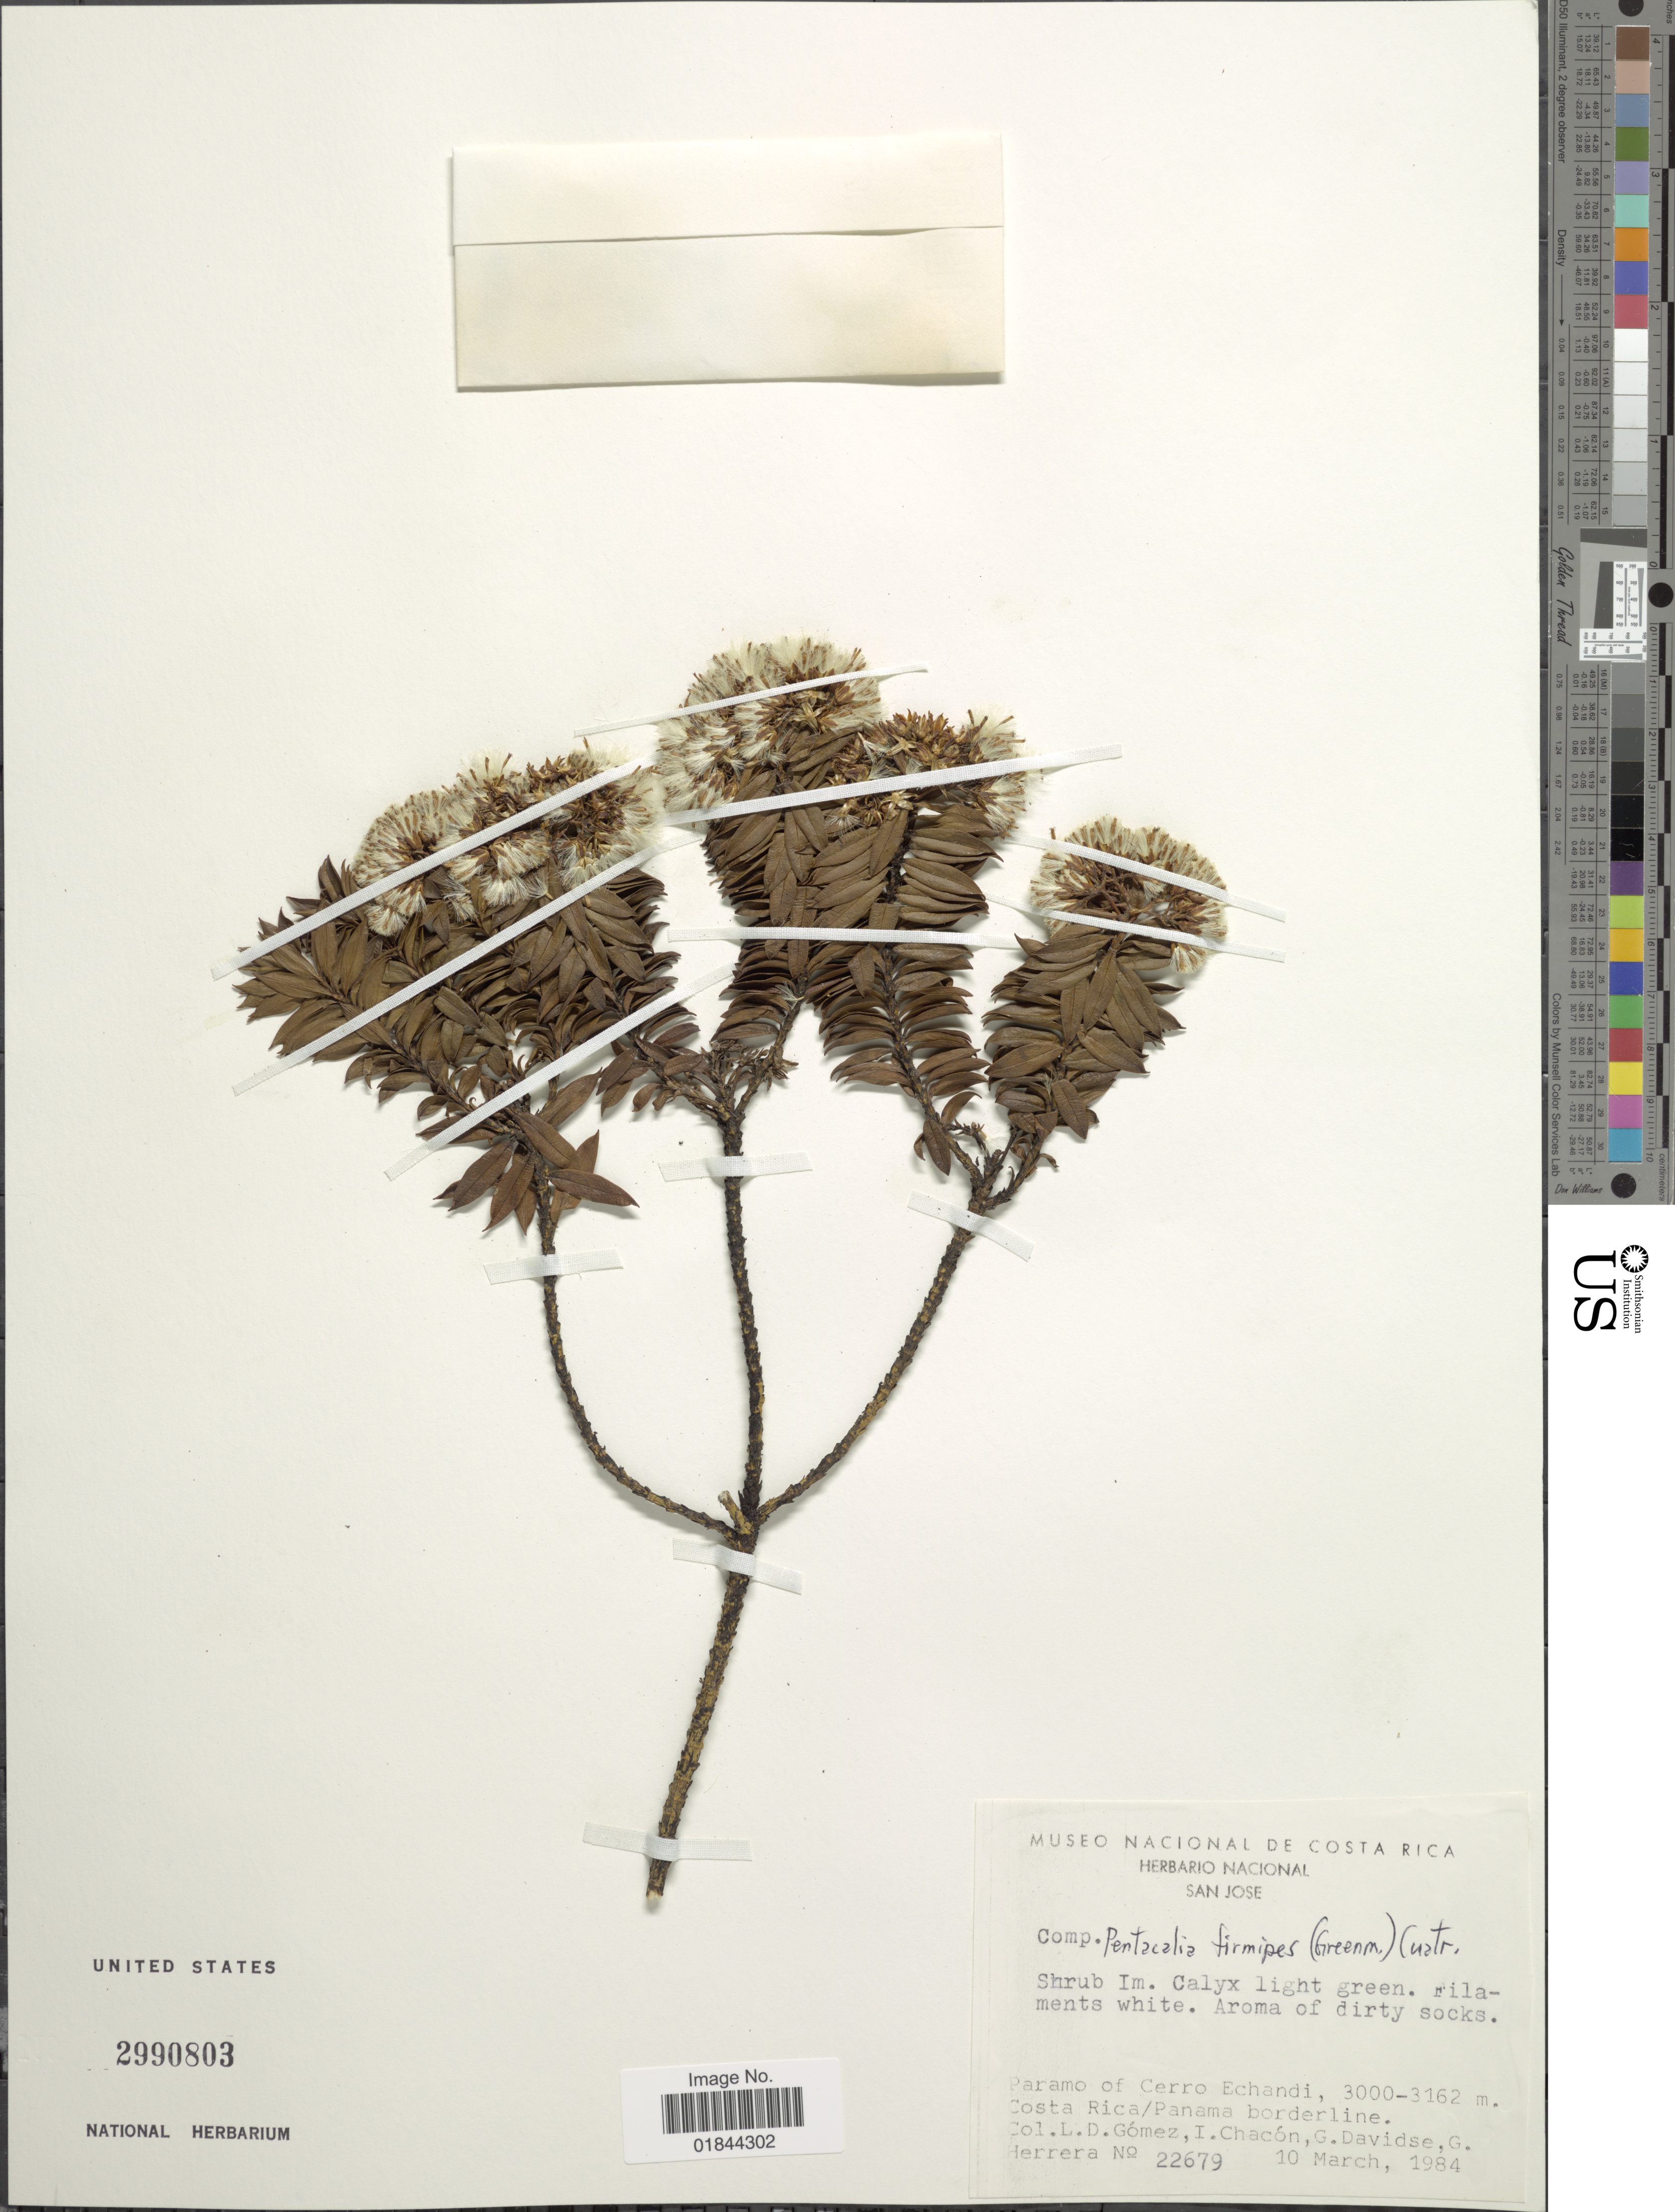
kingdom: Plantae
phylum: Tracheophyta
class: Magnoliopsida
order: Asterales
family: Asteraceae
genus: Pentacalia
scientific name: Pentacalia firmipes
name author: (Greenm.) Cuatrec.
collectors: L. Gomez, I. Chacón, G. Davidse & G. Herrera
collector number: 22679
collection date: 1984-03-10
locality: Paramo of Cerro Echandi, Costa Rica/Panama borderline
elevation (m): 3000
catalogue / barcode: US 2990803